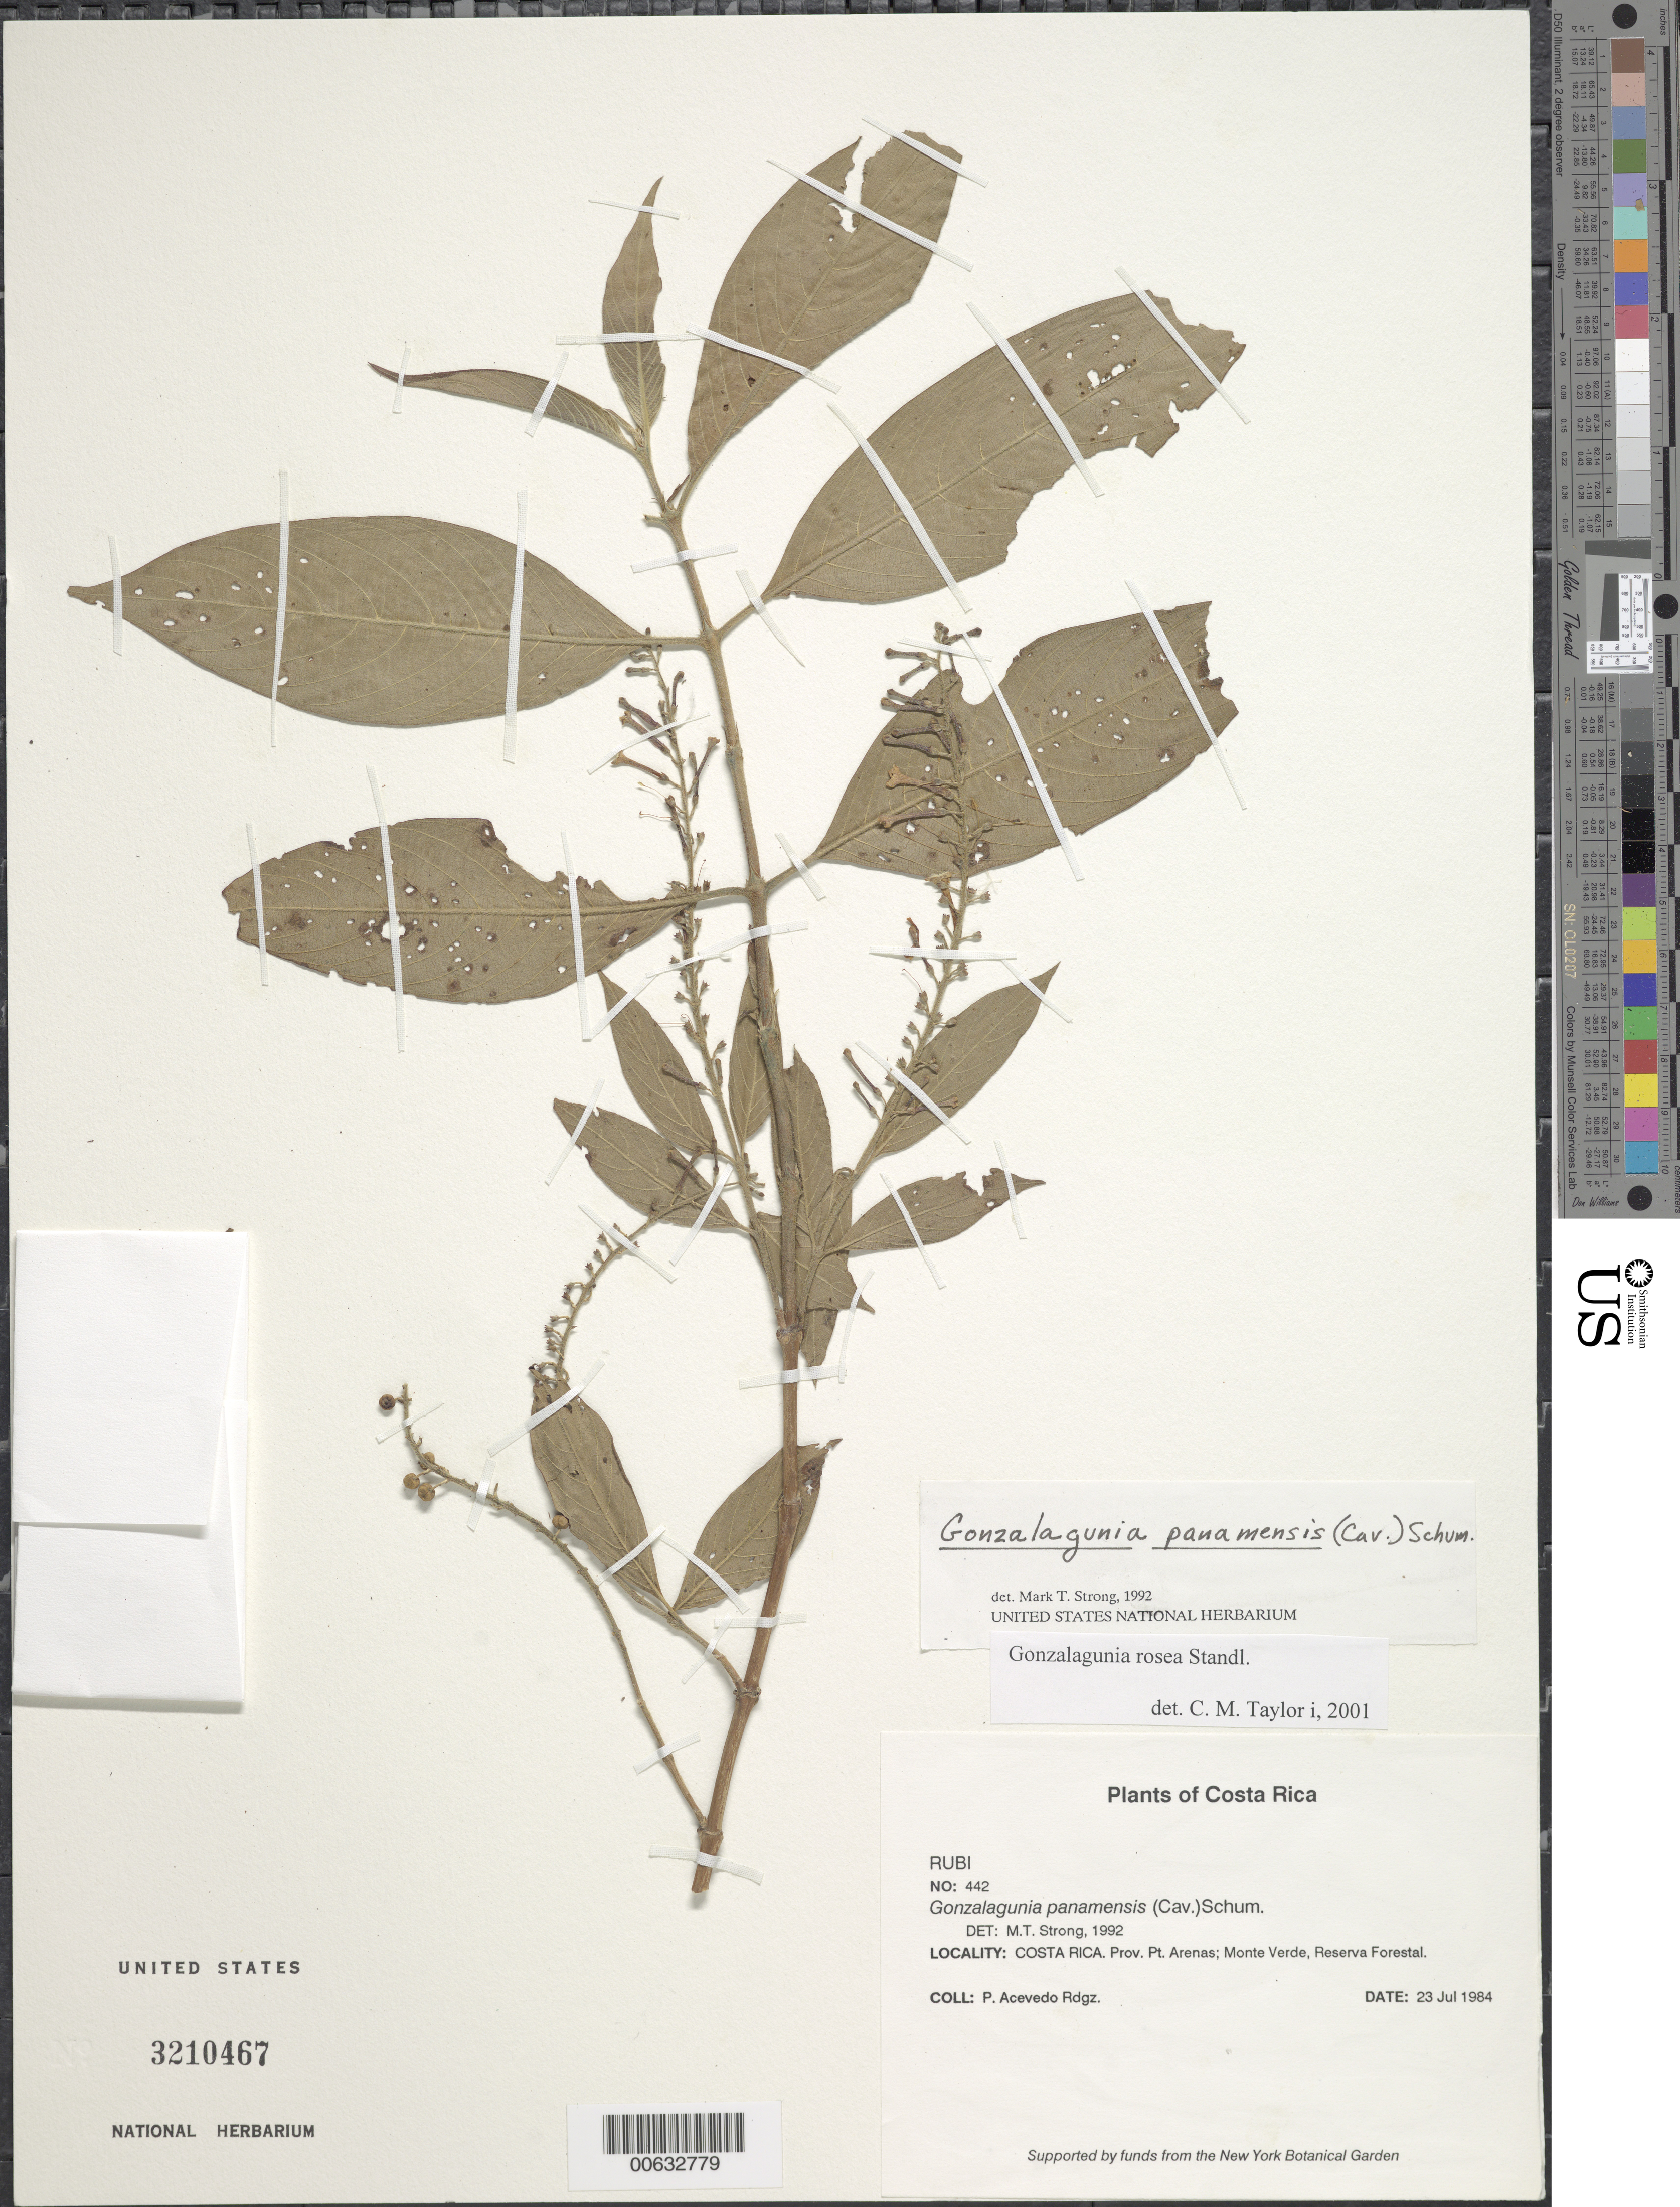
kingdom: Plantae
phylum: Tracheophyta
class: Magnoliopsida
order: Gentianales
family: Rubiaceae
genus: Gonzalagunia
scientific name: Gonzalagunia rosea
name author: Standl.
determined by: Taylor, Charlotte M.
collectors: P. Acevedo-Rodr.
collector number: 442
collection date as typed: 23 Jul 1984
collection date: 1984-07-23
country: Costa Rica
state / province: Puntarenas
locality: Prov. Pt. Arenas; Monte Verde, Reserva Forestal.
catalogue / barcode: US 3210467